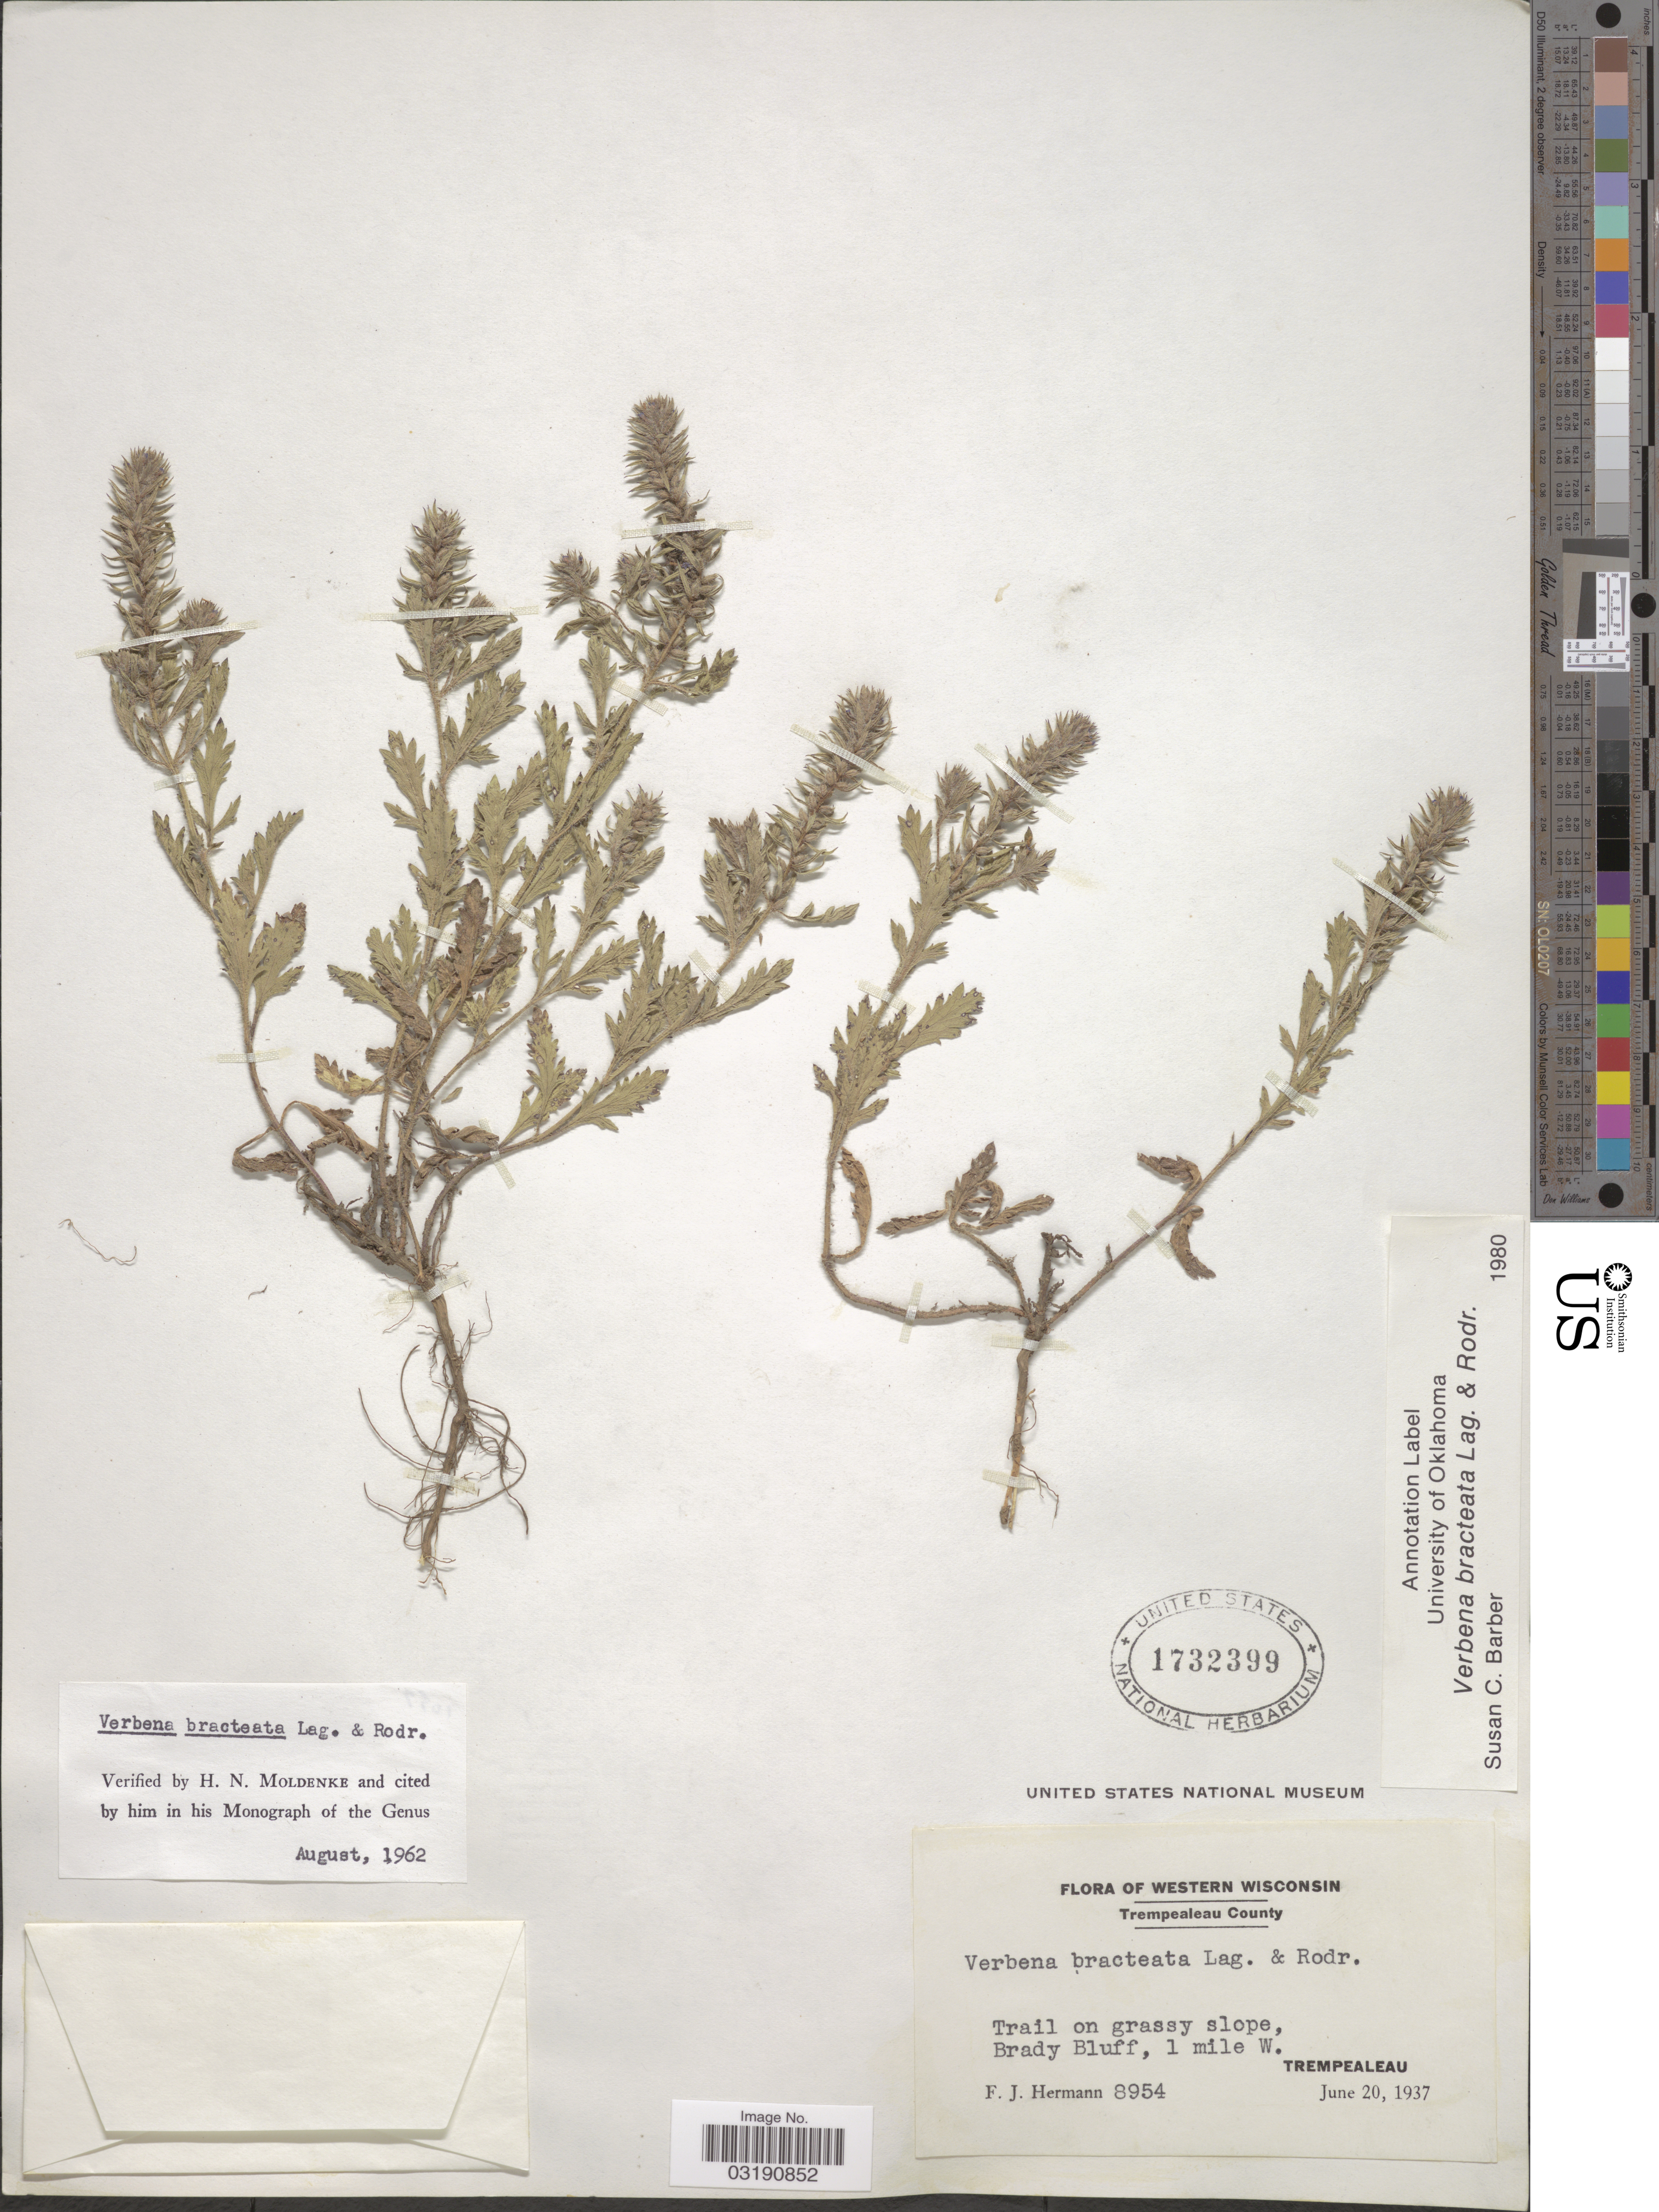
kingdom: Plantae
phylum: Tracheophyta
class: Magnoliopsida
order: Lamiales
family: Verbenaceae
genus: Verbena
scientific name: Verbena bracteata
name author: Cav. ex Lag. & Rodr.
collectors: F. J. Hermann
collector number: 8954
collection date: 1937-06-20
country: United States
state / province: Wisconsin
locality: Western Wisconsin. Trempealeau County. Brady Bluff, 1 mile W. Trempealeau.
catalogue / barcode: US 1732399